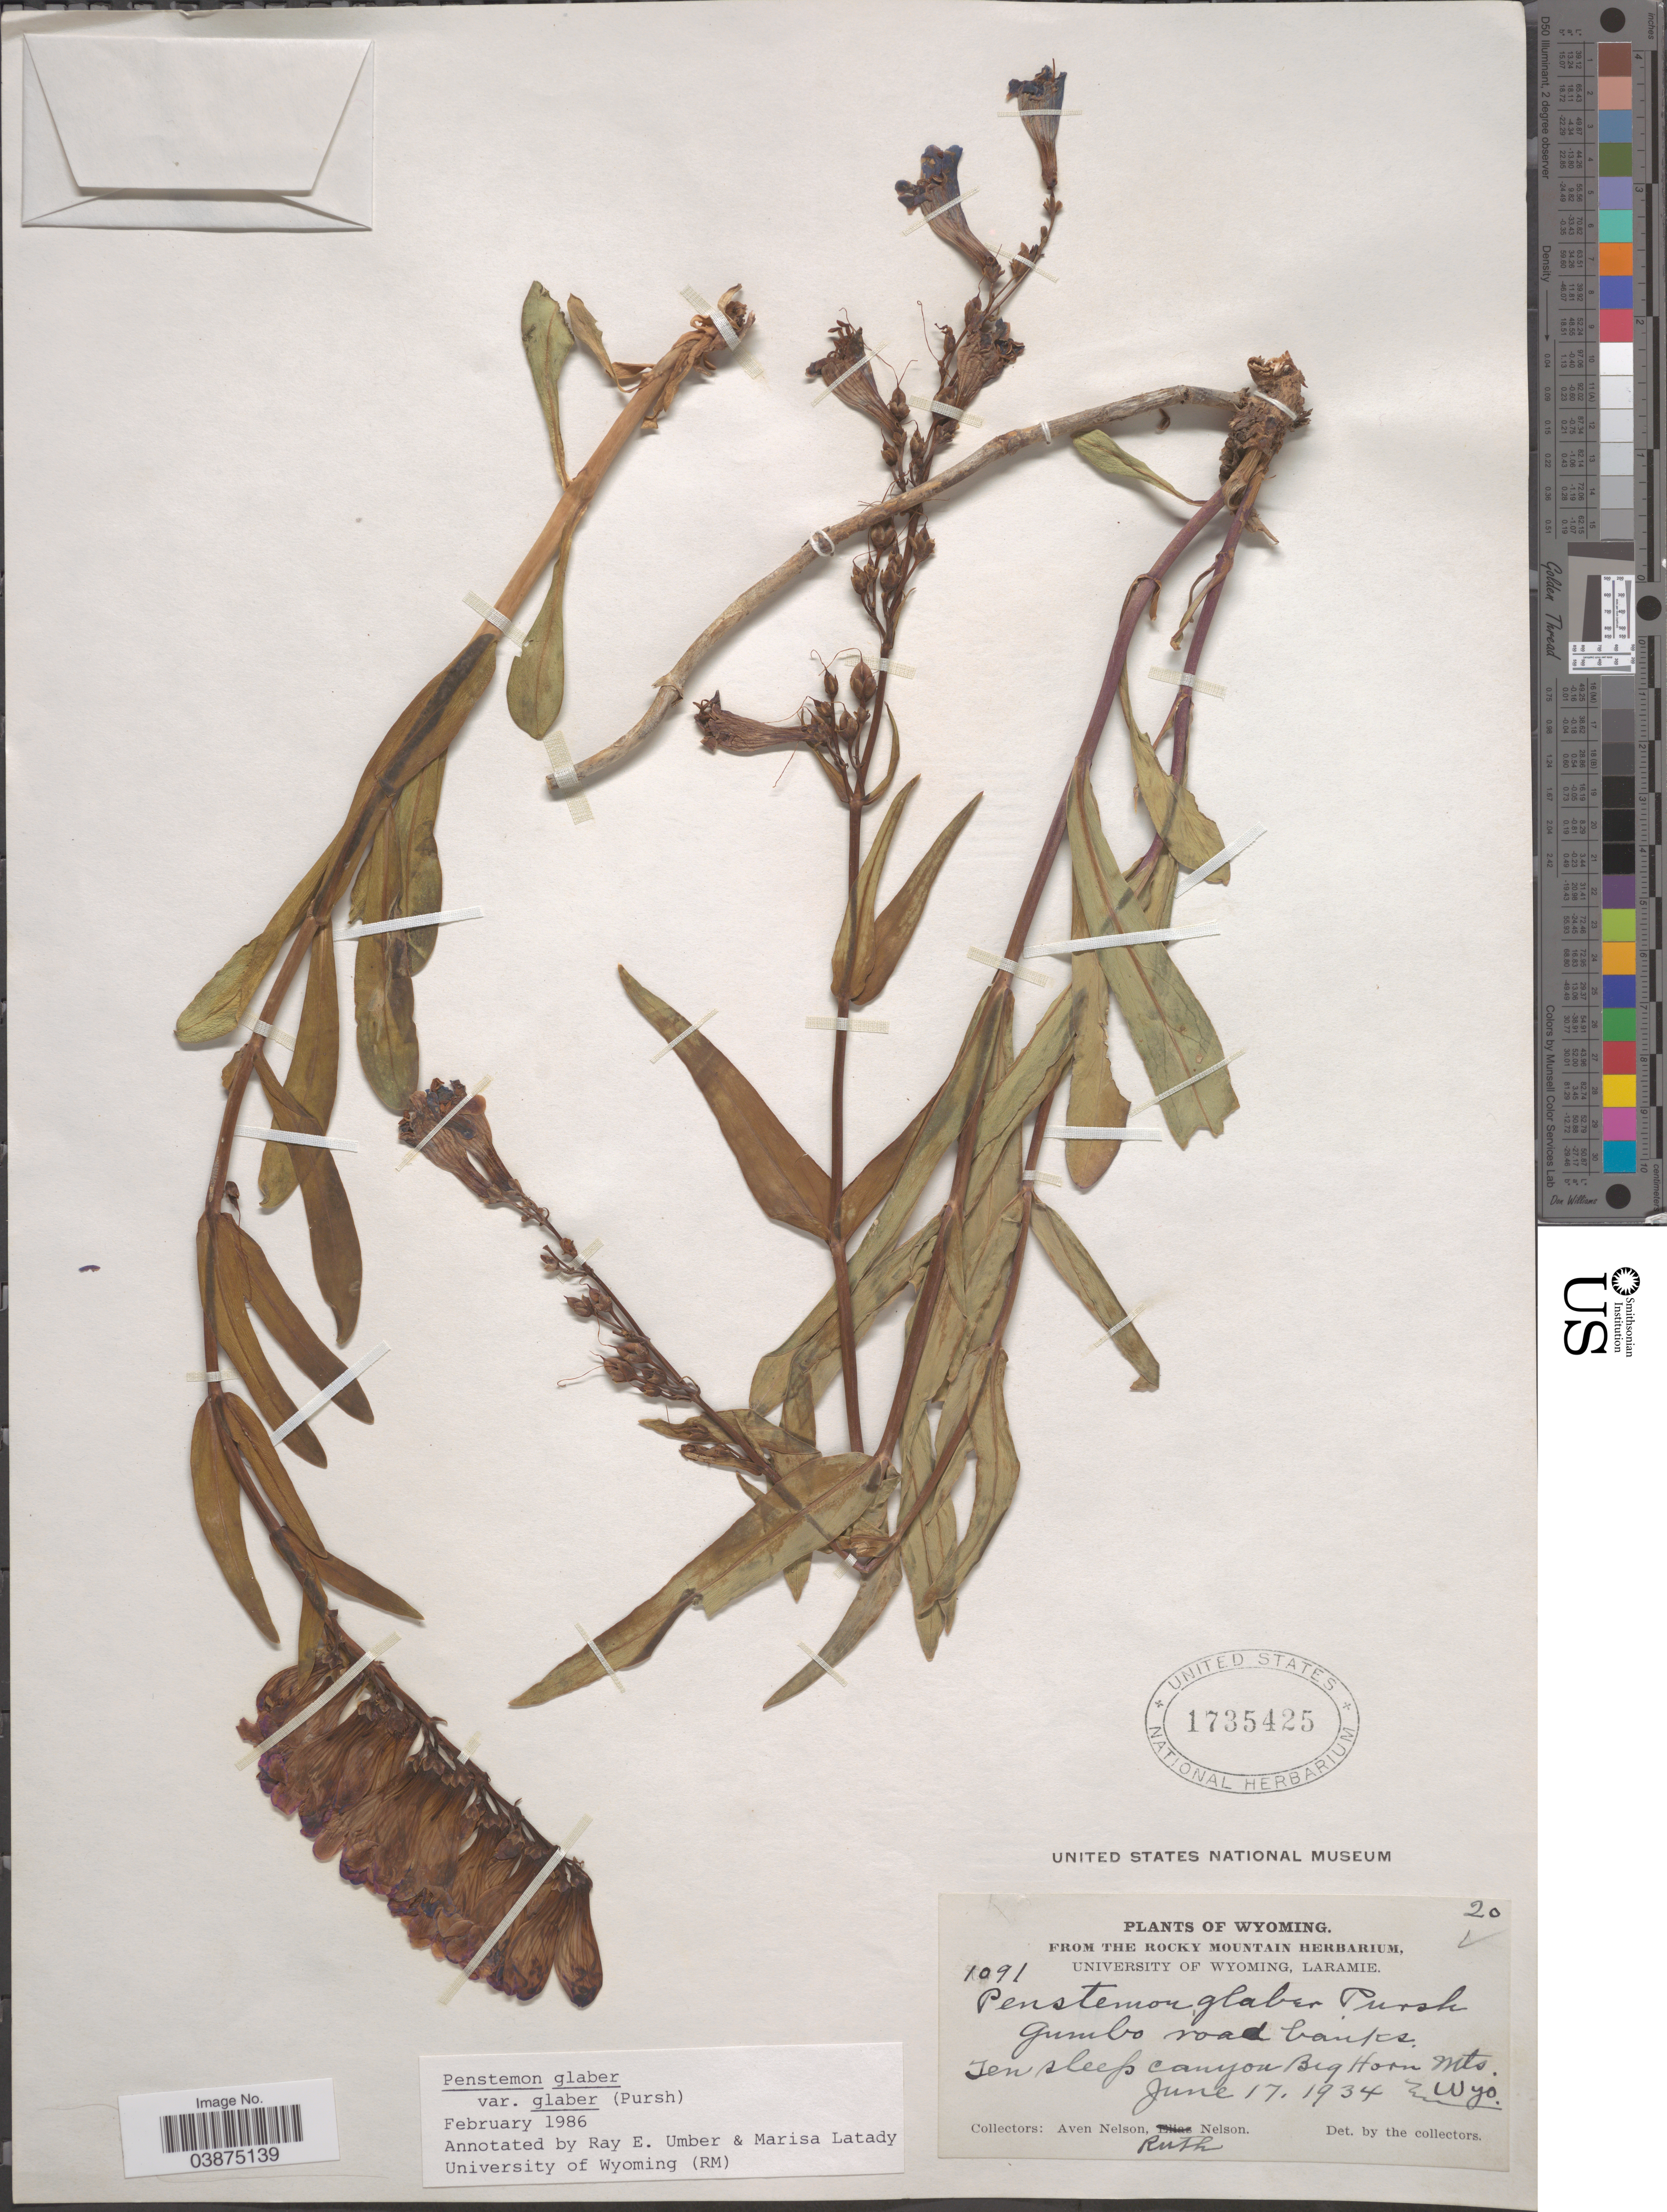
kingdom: Plantae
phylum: Tracheophyta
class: Magnoliopsida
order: Lamiales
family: Plantaginaceae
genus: Penstemon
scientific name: Penstemon glaber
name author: Pursh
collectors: A. Nelson & R. A. Nelson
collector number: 1091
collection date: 1934-06-17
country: United States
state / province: Wyoming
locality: Gumbo road banks. Ten sleep canyon Big Horn Mts.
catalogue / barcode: US 1735425